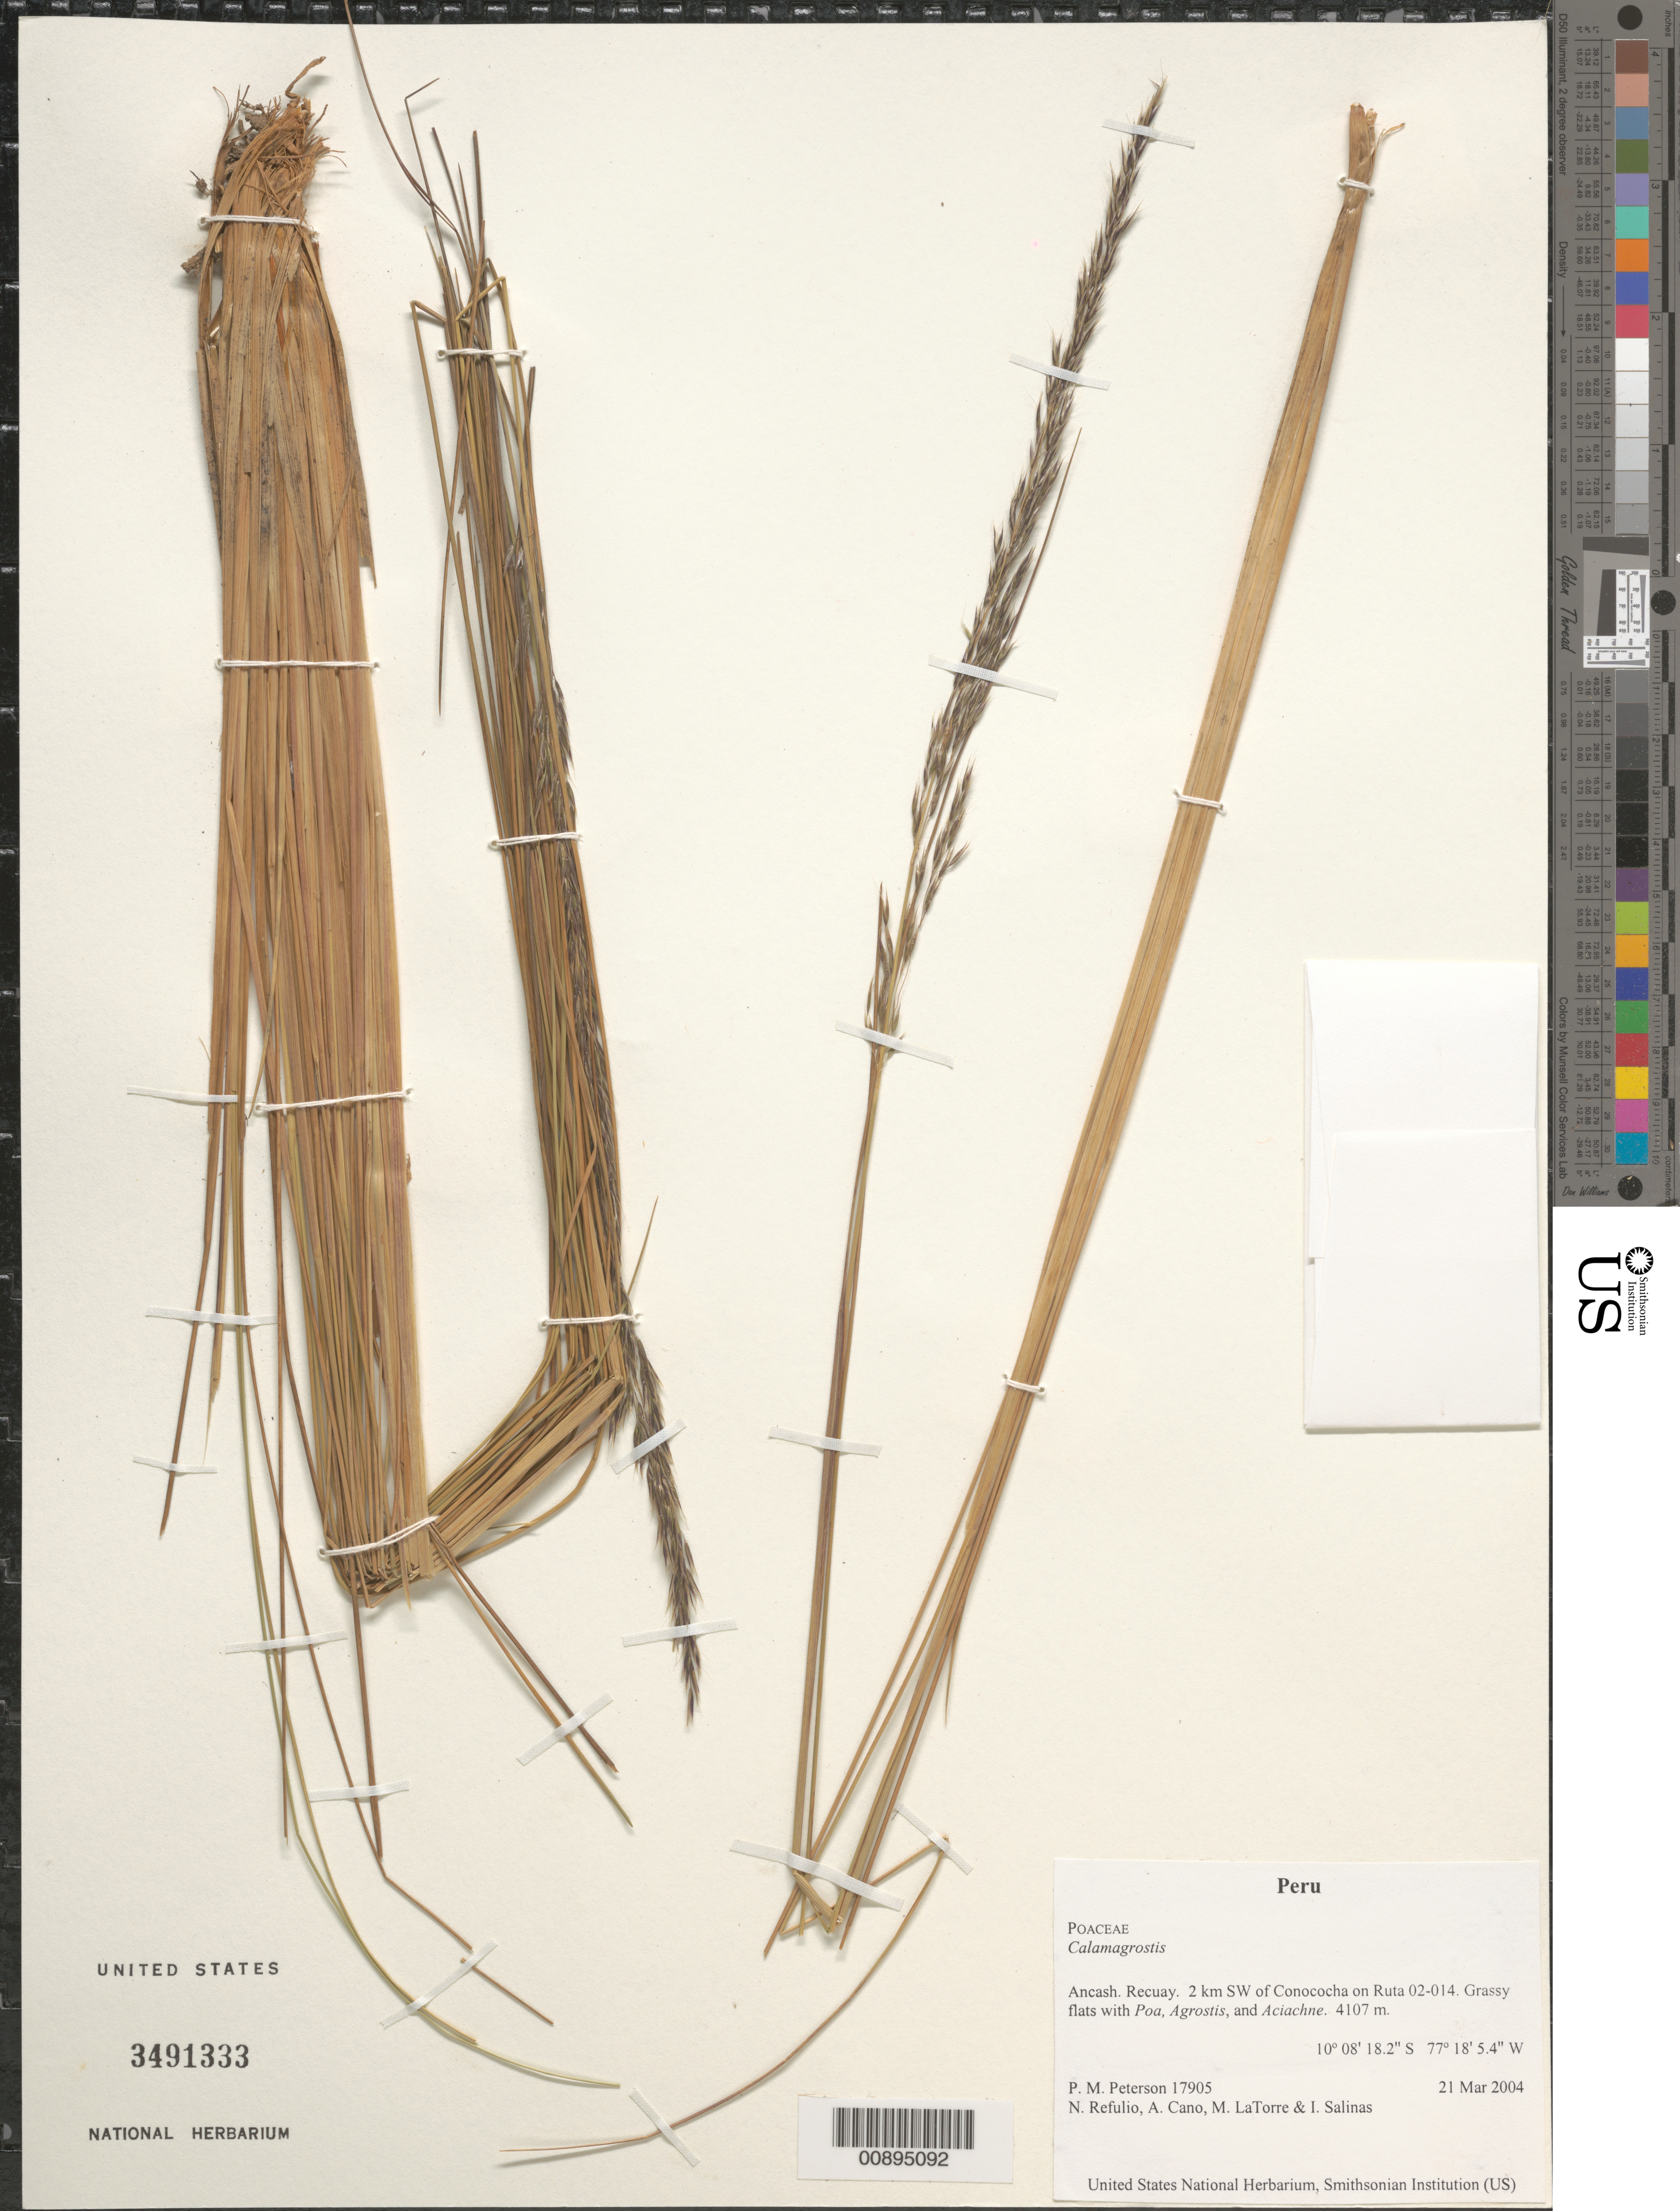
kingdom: Plantae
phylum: Tracheophyta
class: Liliopsida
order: Poales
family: Poaceae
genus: Calamagrostis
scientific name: Calamagrostis sp.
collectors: P. M. Peterson, N. Refulio-Rodríguez, A. Cano, M. Torre & I. Salinas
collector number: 17905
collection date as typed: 21 Mar 2004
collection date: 2004-03-21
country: Peru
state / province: Ancash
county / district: Recuay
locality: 2 km SW of Conococha on Ruta 02-014. Grassy flats with Poa, Agrostis, and Aciachne.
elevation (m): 4107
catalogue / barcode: US 3491333